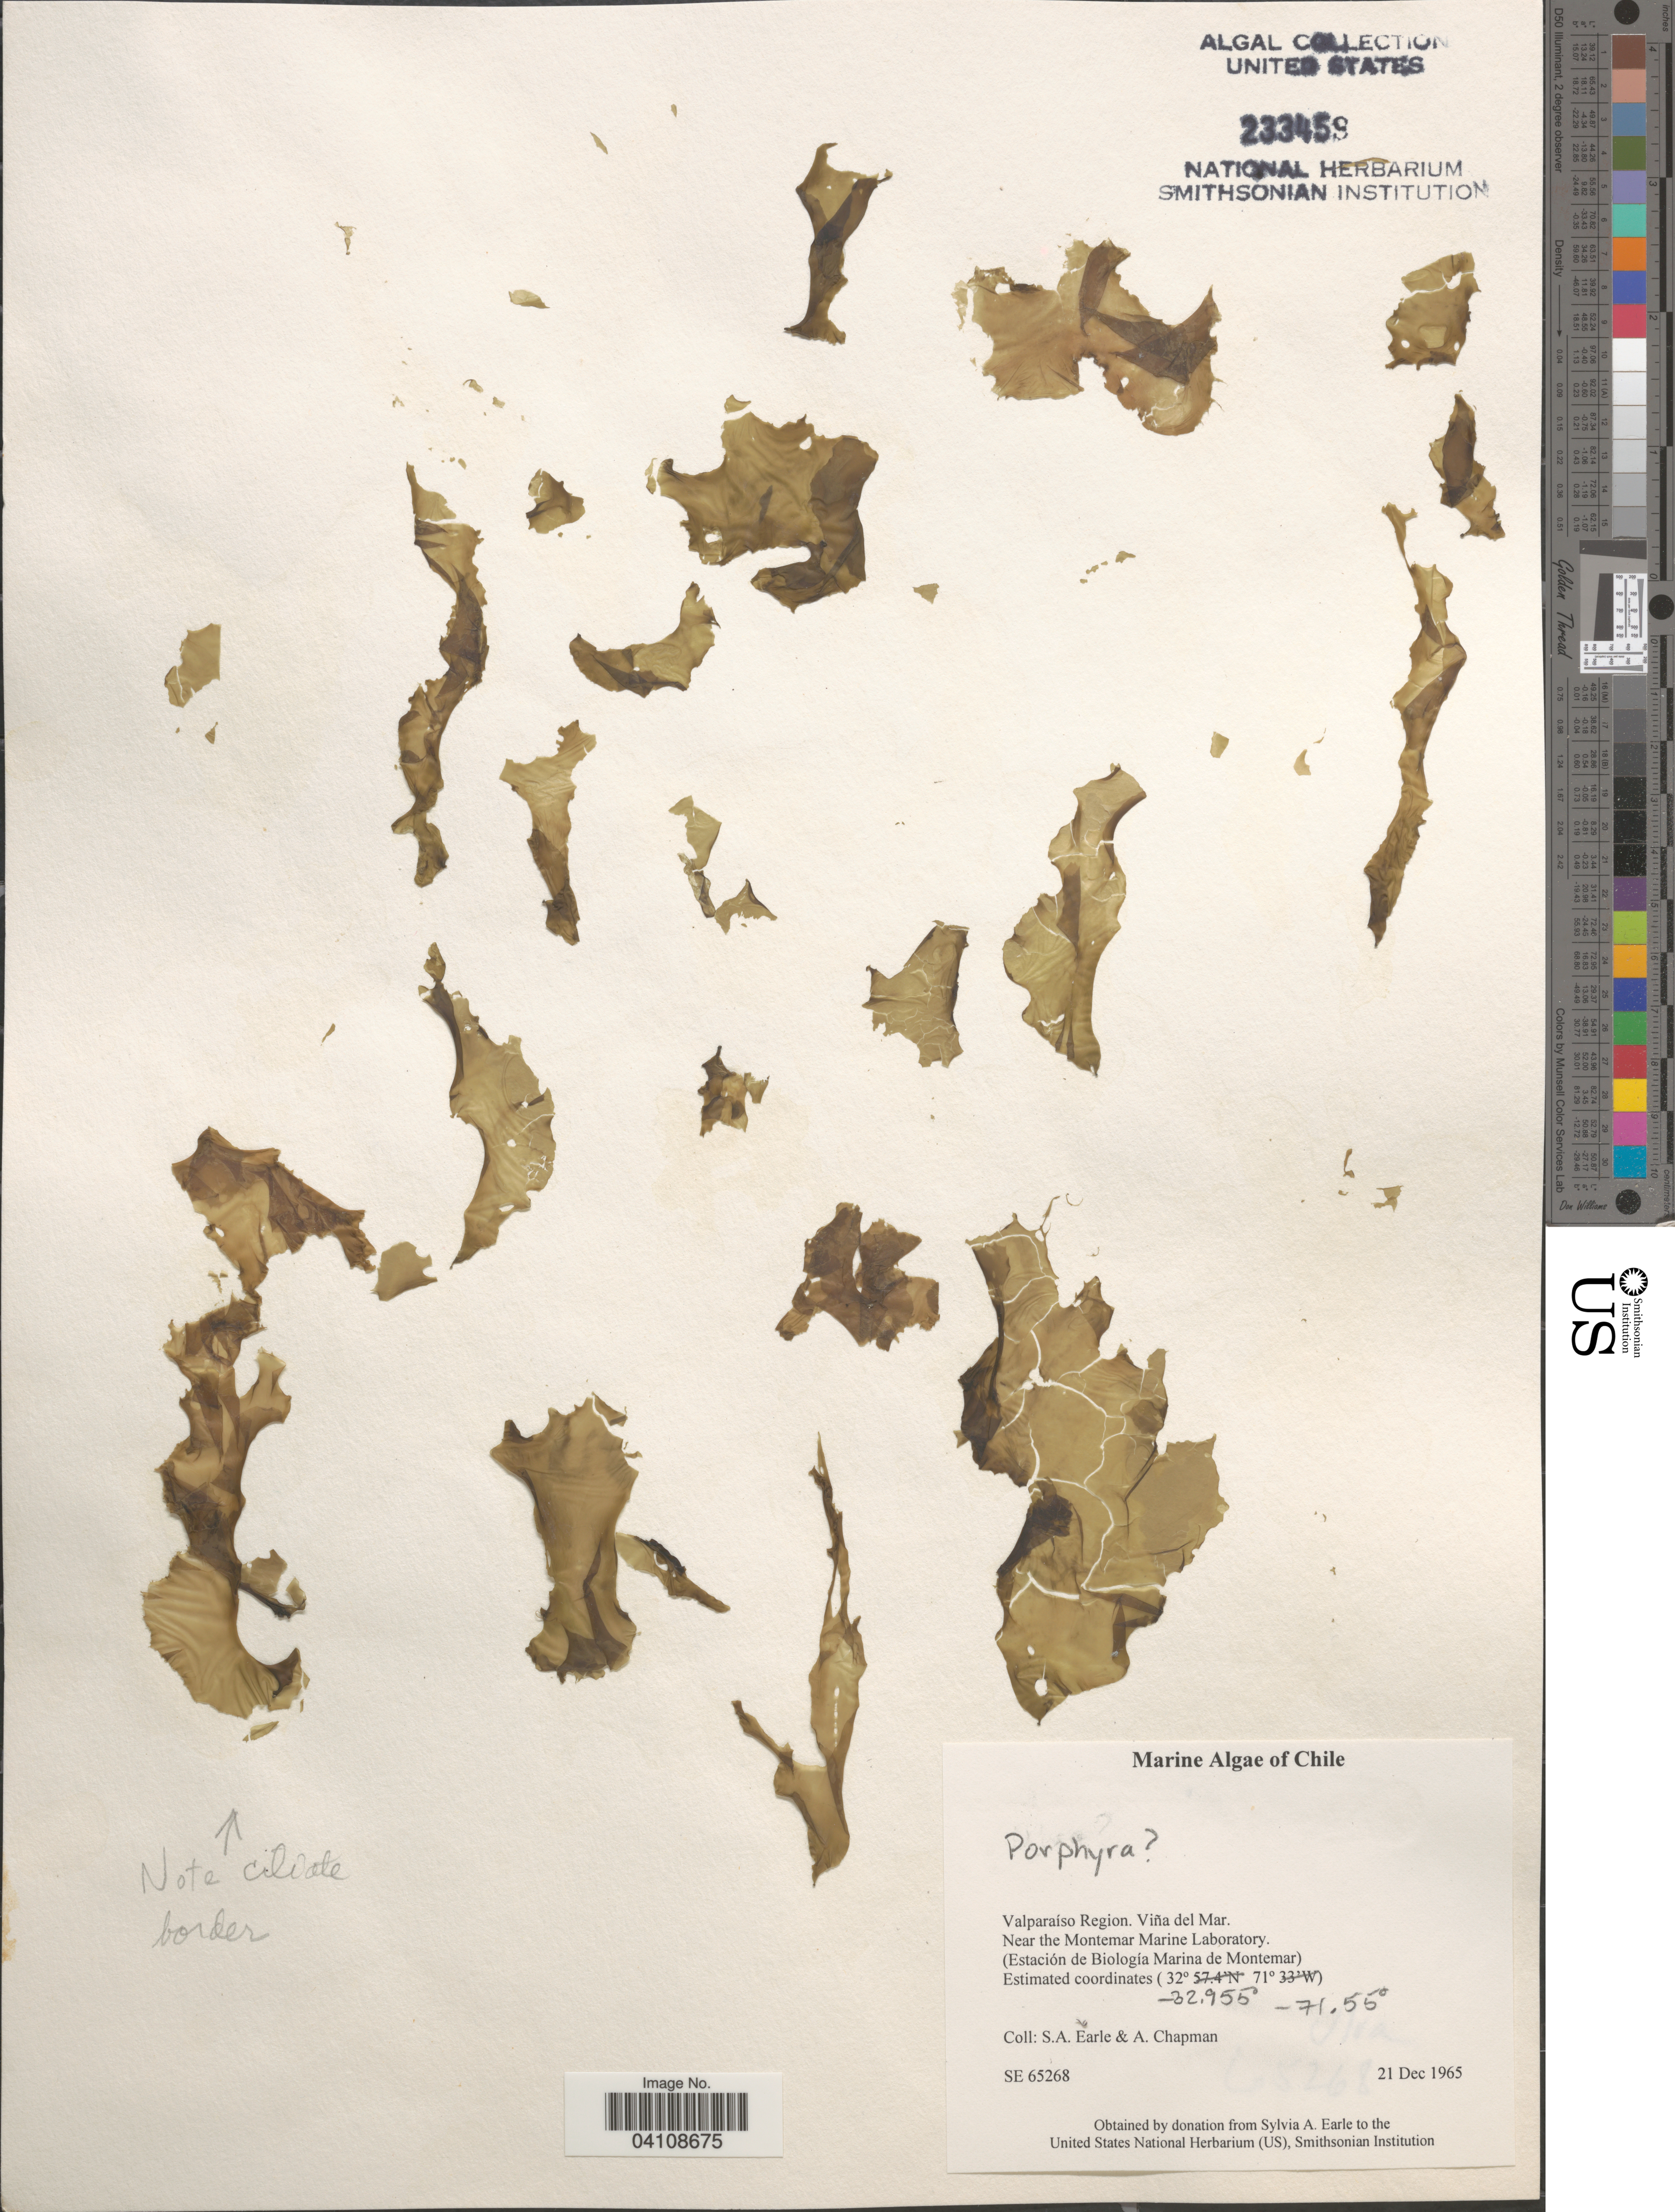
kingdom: Plantae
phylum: Rhodophyta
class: Bangiophyceae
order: Bangiales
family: Bangiaceae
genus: Porphyra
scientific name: Porphyra sp.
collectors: S. A. Earle & A. Chapman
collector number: SE65268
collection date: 1965-12-21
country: Chile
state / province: Valparaíso (V)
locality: Valparaíso Region. Viña del Mar. Near the Montemar Marine Laboratory. (Estación de Biología Marina de Montemar).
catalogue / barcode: US 233459